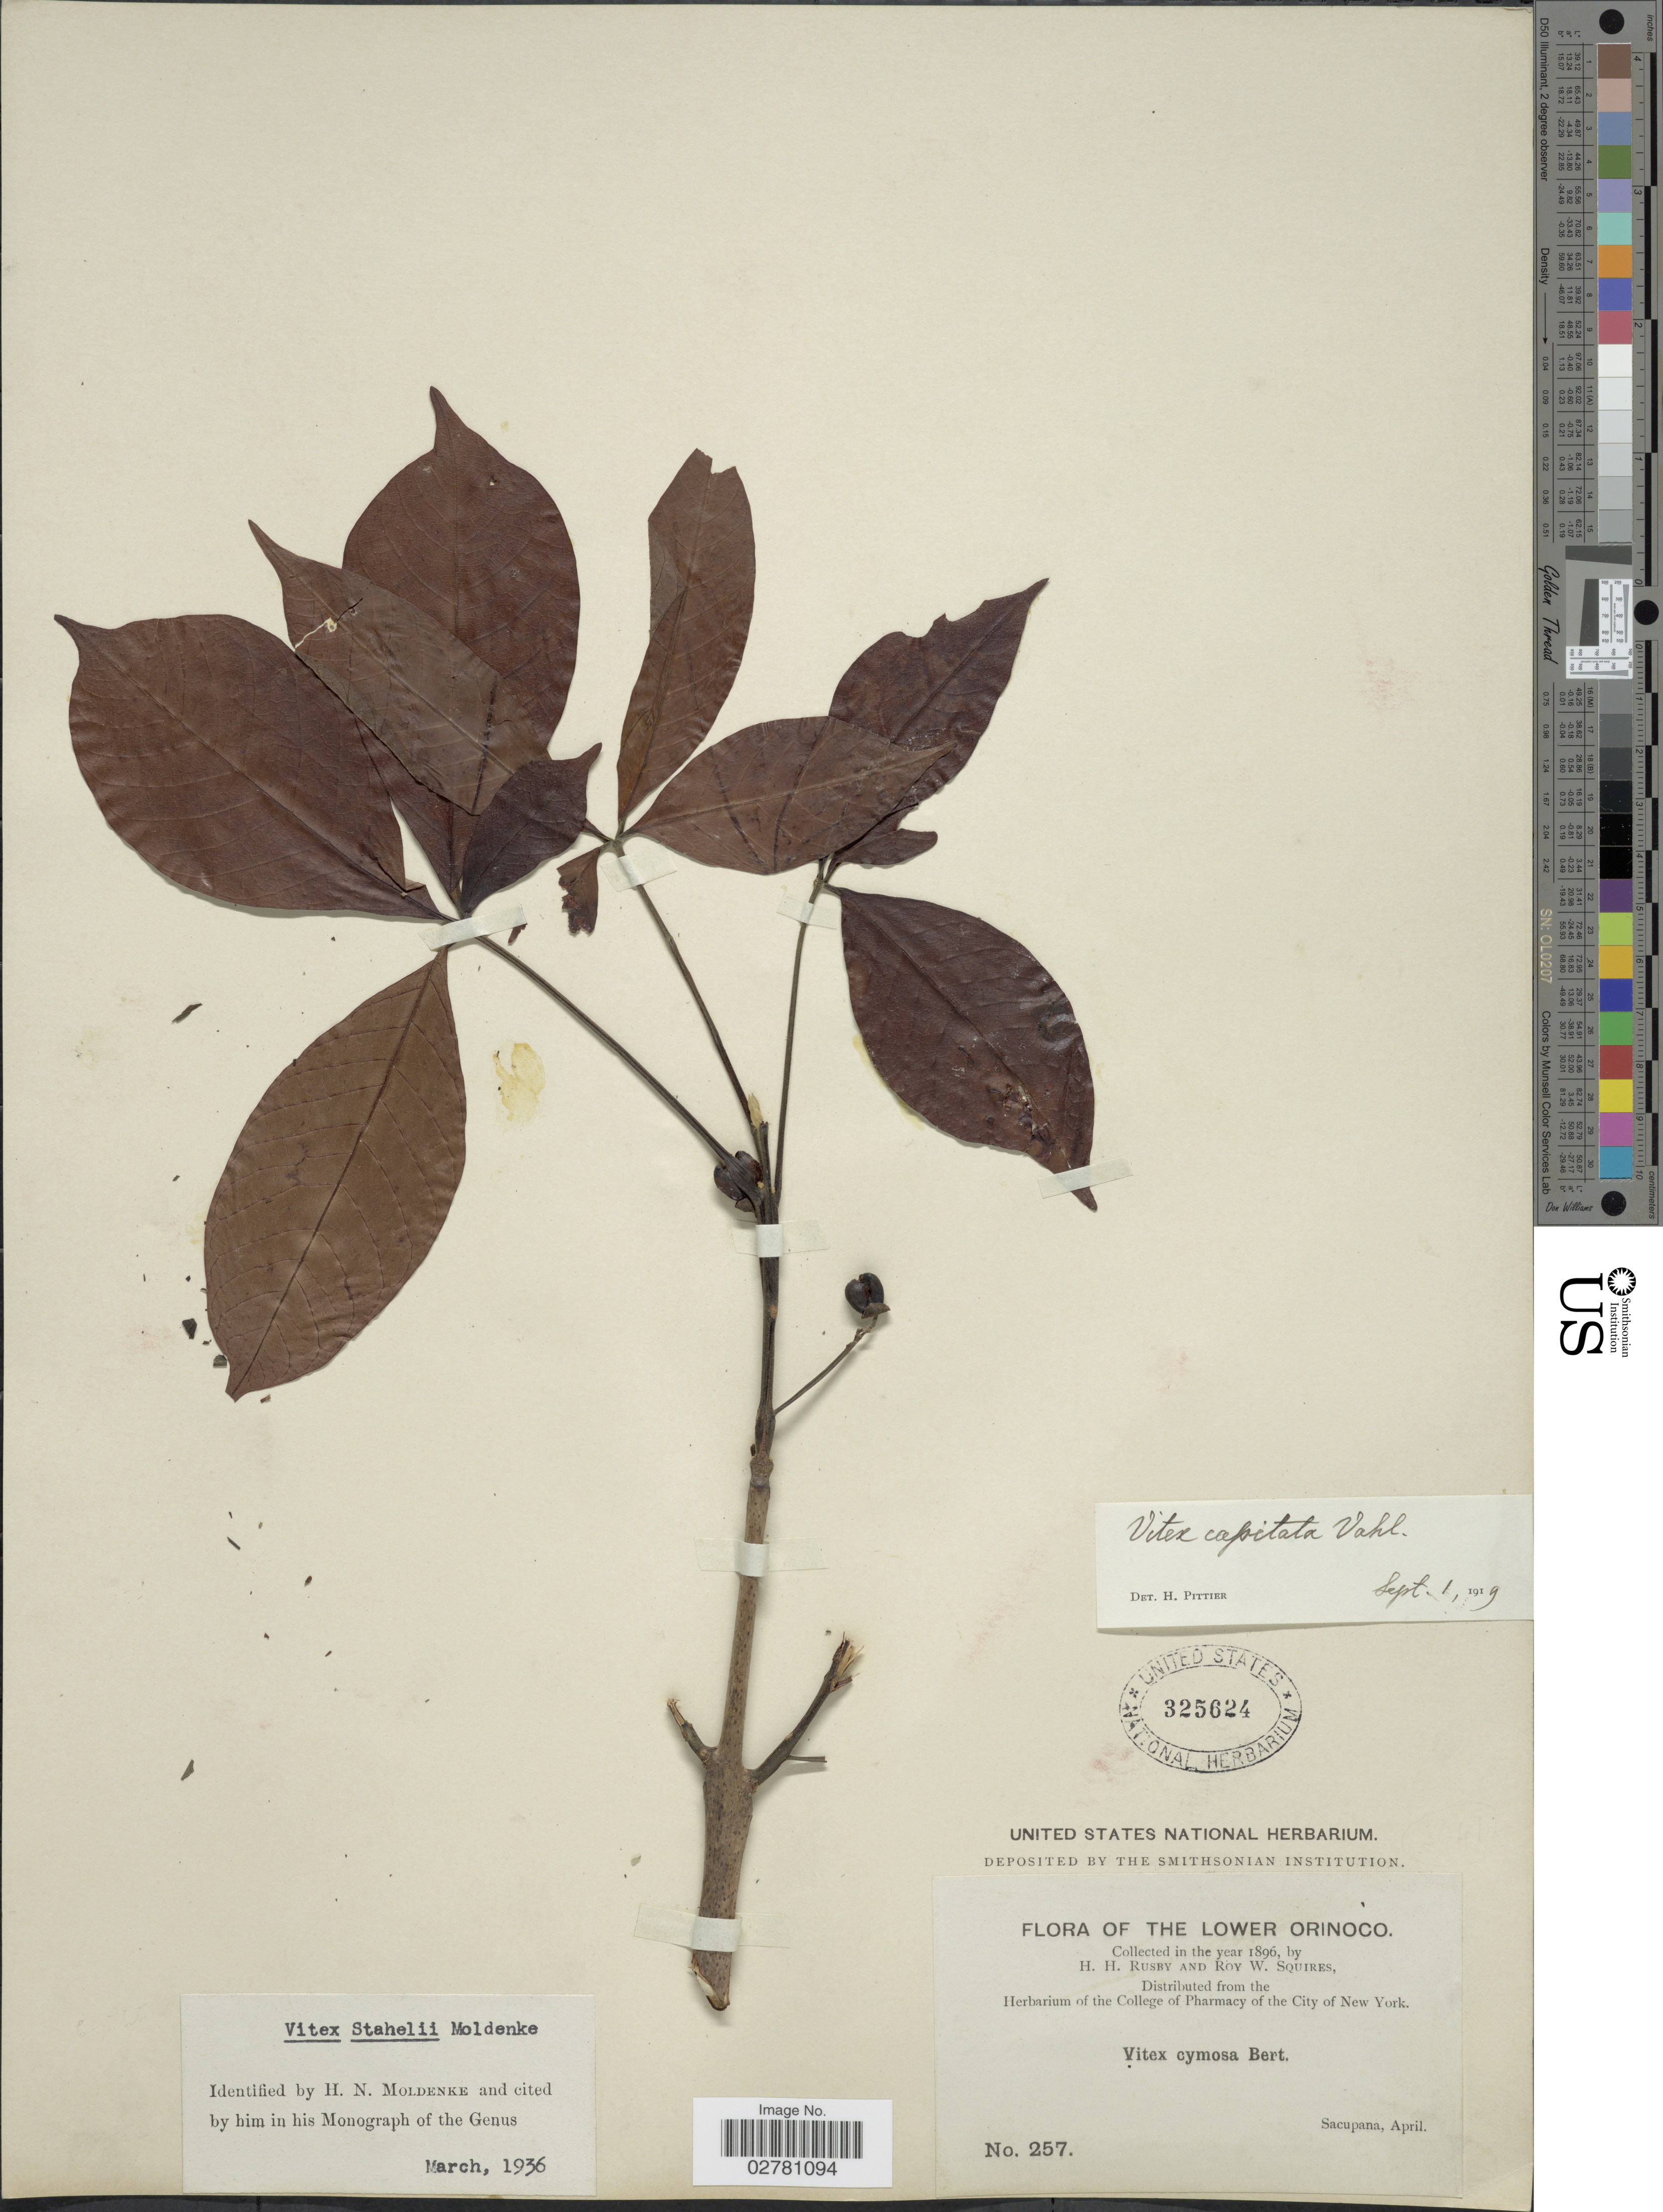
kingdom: Plantae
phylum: Tracheophyta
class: Magnoliopsida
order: Lamiales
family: Lamiaceae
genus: Vitex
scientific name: Vitex stahelii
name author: Moldenke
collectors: H. H. Rusby & R. Squires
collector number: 257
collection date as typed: April 1896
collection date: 1896-04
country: Venezuela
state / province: Delta Amacuro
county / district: Antonio Díaz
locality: Lower Orinoco, Sacupana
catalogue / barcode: US 325624